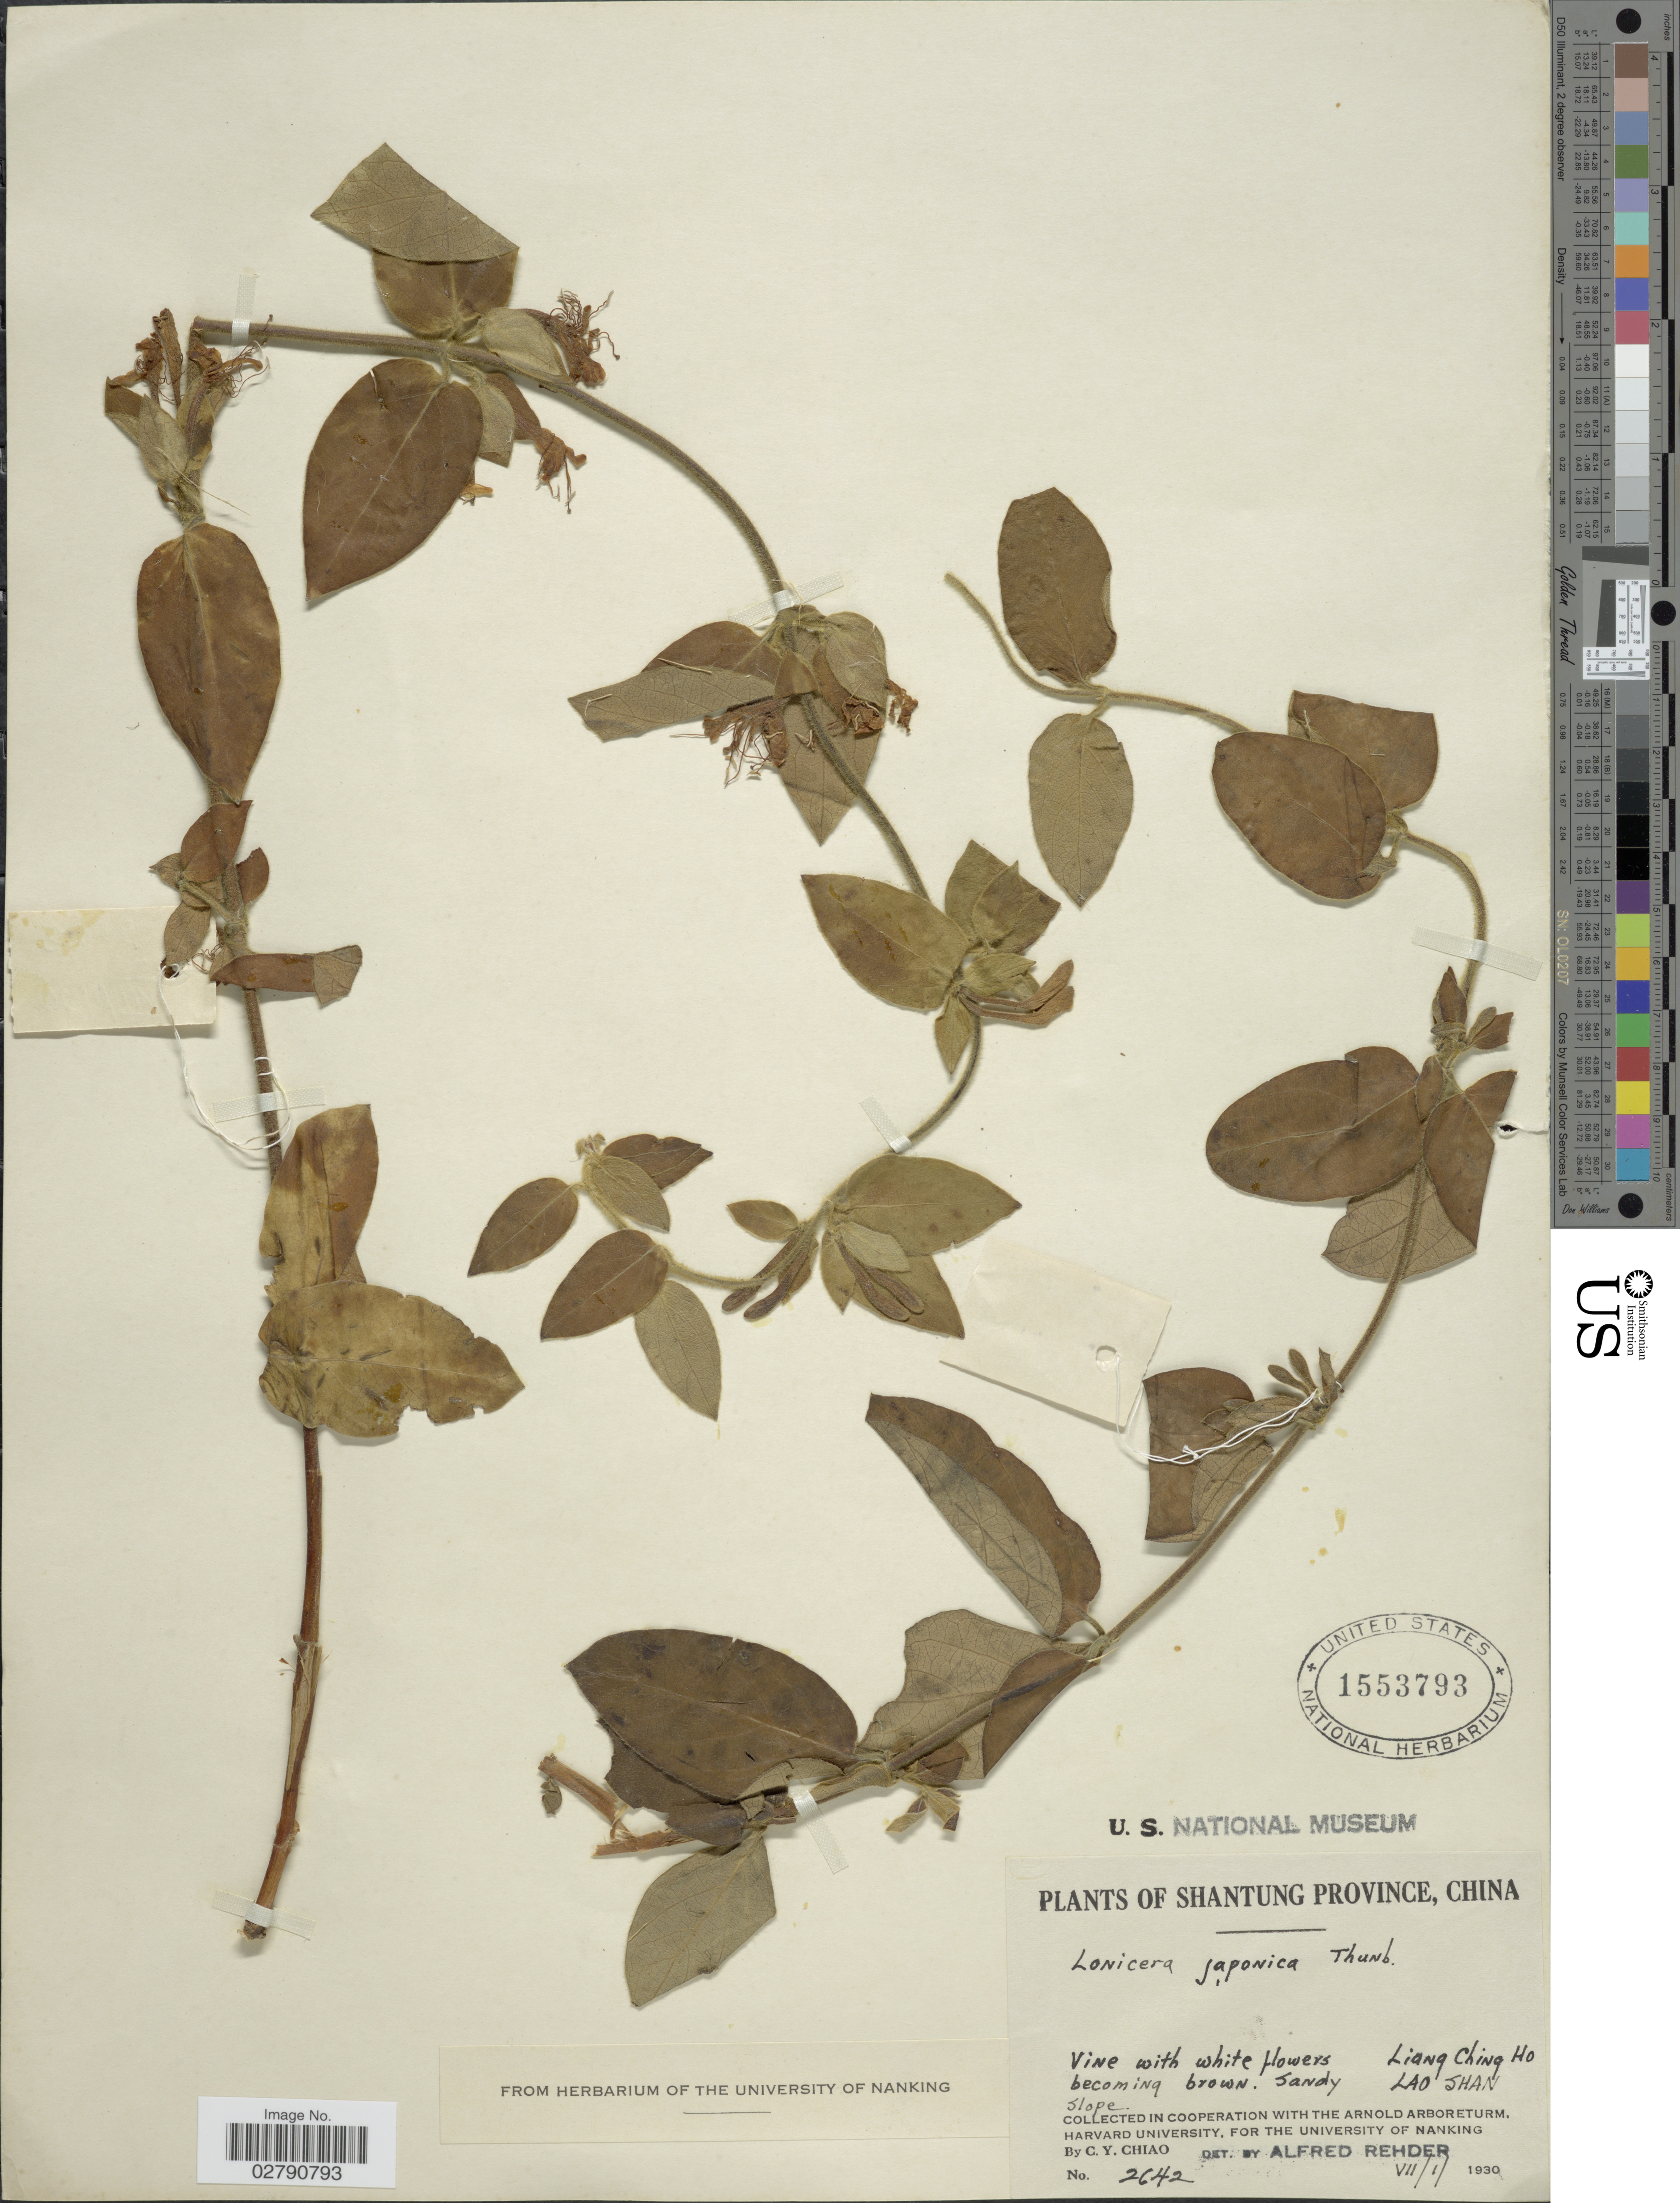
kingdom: Plantae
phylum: Tracheophyta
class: Magnoliopsida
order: Dipsacales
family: Caprifoliaceae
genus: Lonicera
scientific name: Lonicera japonica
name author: Thunb.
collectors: C. Y. Chiao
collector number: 2642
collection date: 1930-07-01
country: China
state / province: Shandong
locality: Shantung Province. Liang Ching Ho. Lao Shan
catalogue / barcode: US 1553793